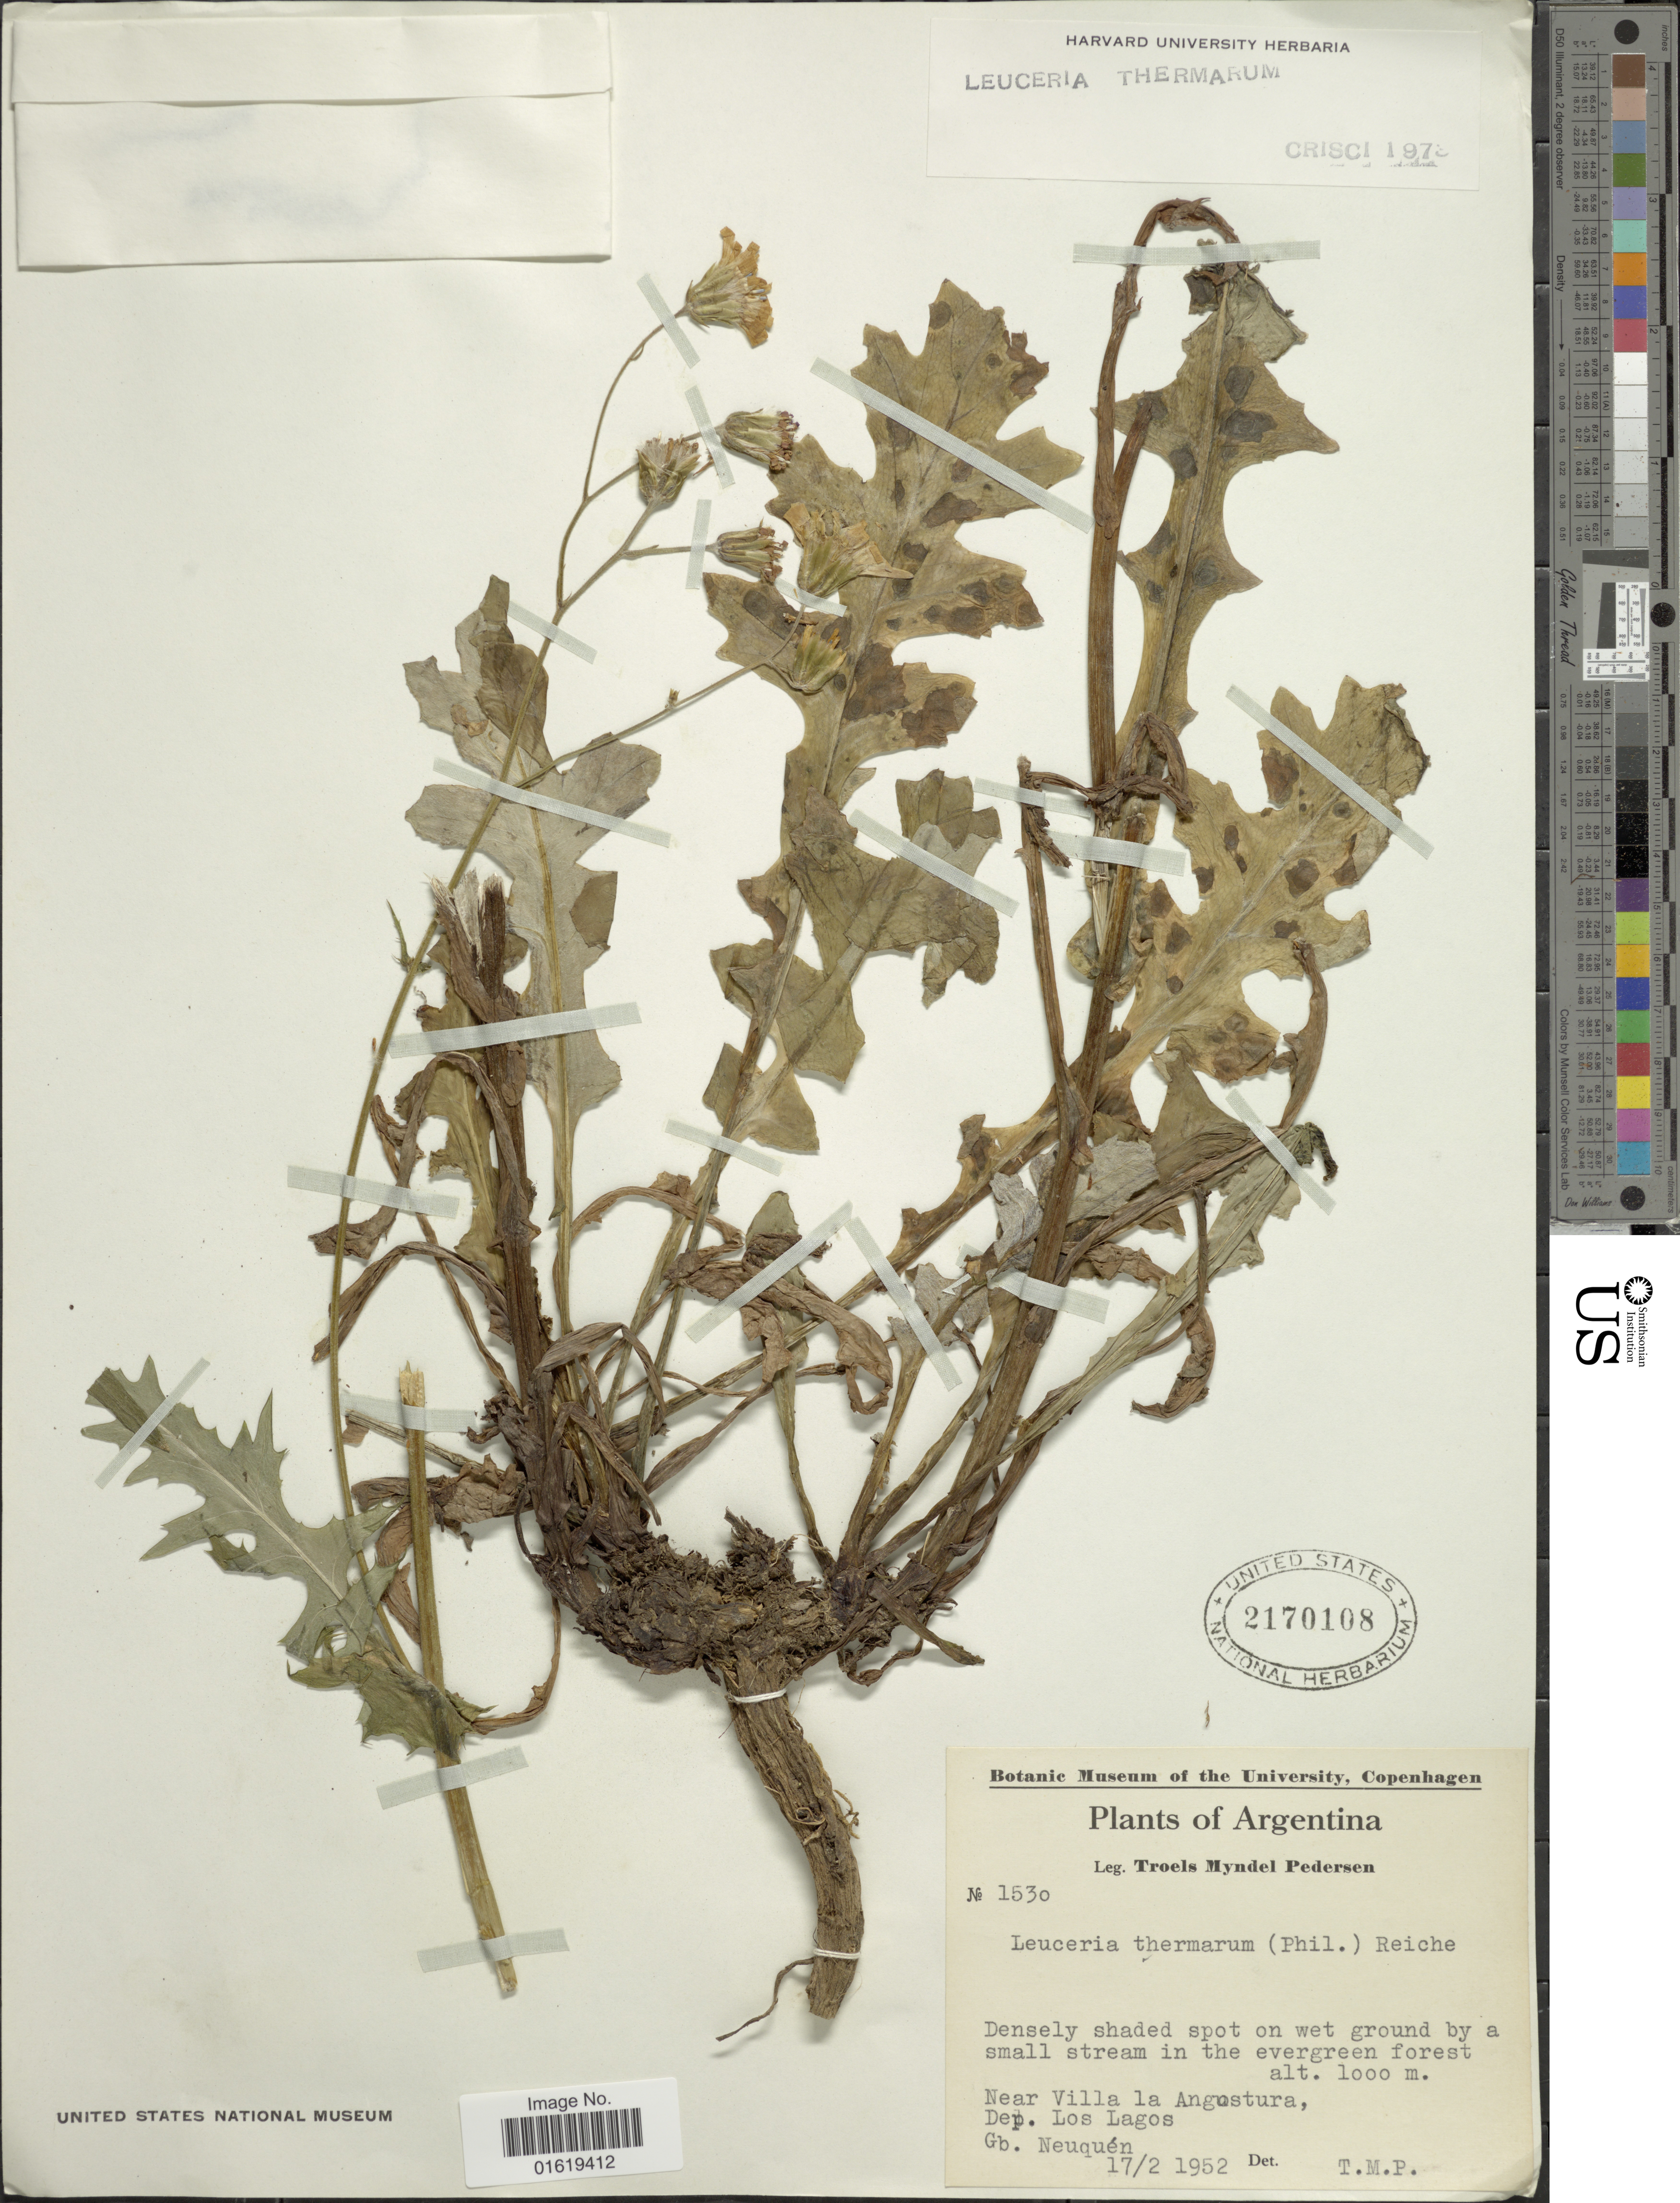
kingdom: Plantae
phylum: Tracheophyta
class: Magnoliopsida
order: Asterales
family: Asteraceae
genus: Leucheria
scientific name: Leucheria thermarum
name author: (Phil.) Phil.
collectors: T. Pederson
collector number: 1530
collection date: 1952-02-17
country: Argentina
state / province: Neuquen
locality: Near Villa la Angostura, Dep. Los Lagos. Gb. Neuquén.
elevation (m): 1000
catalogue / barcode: US 2170108